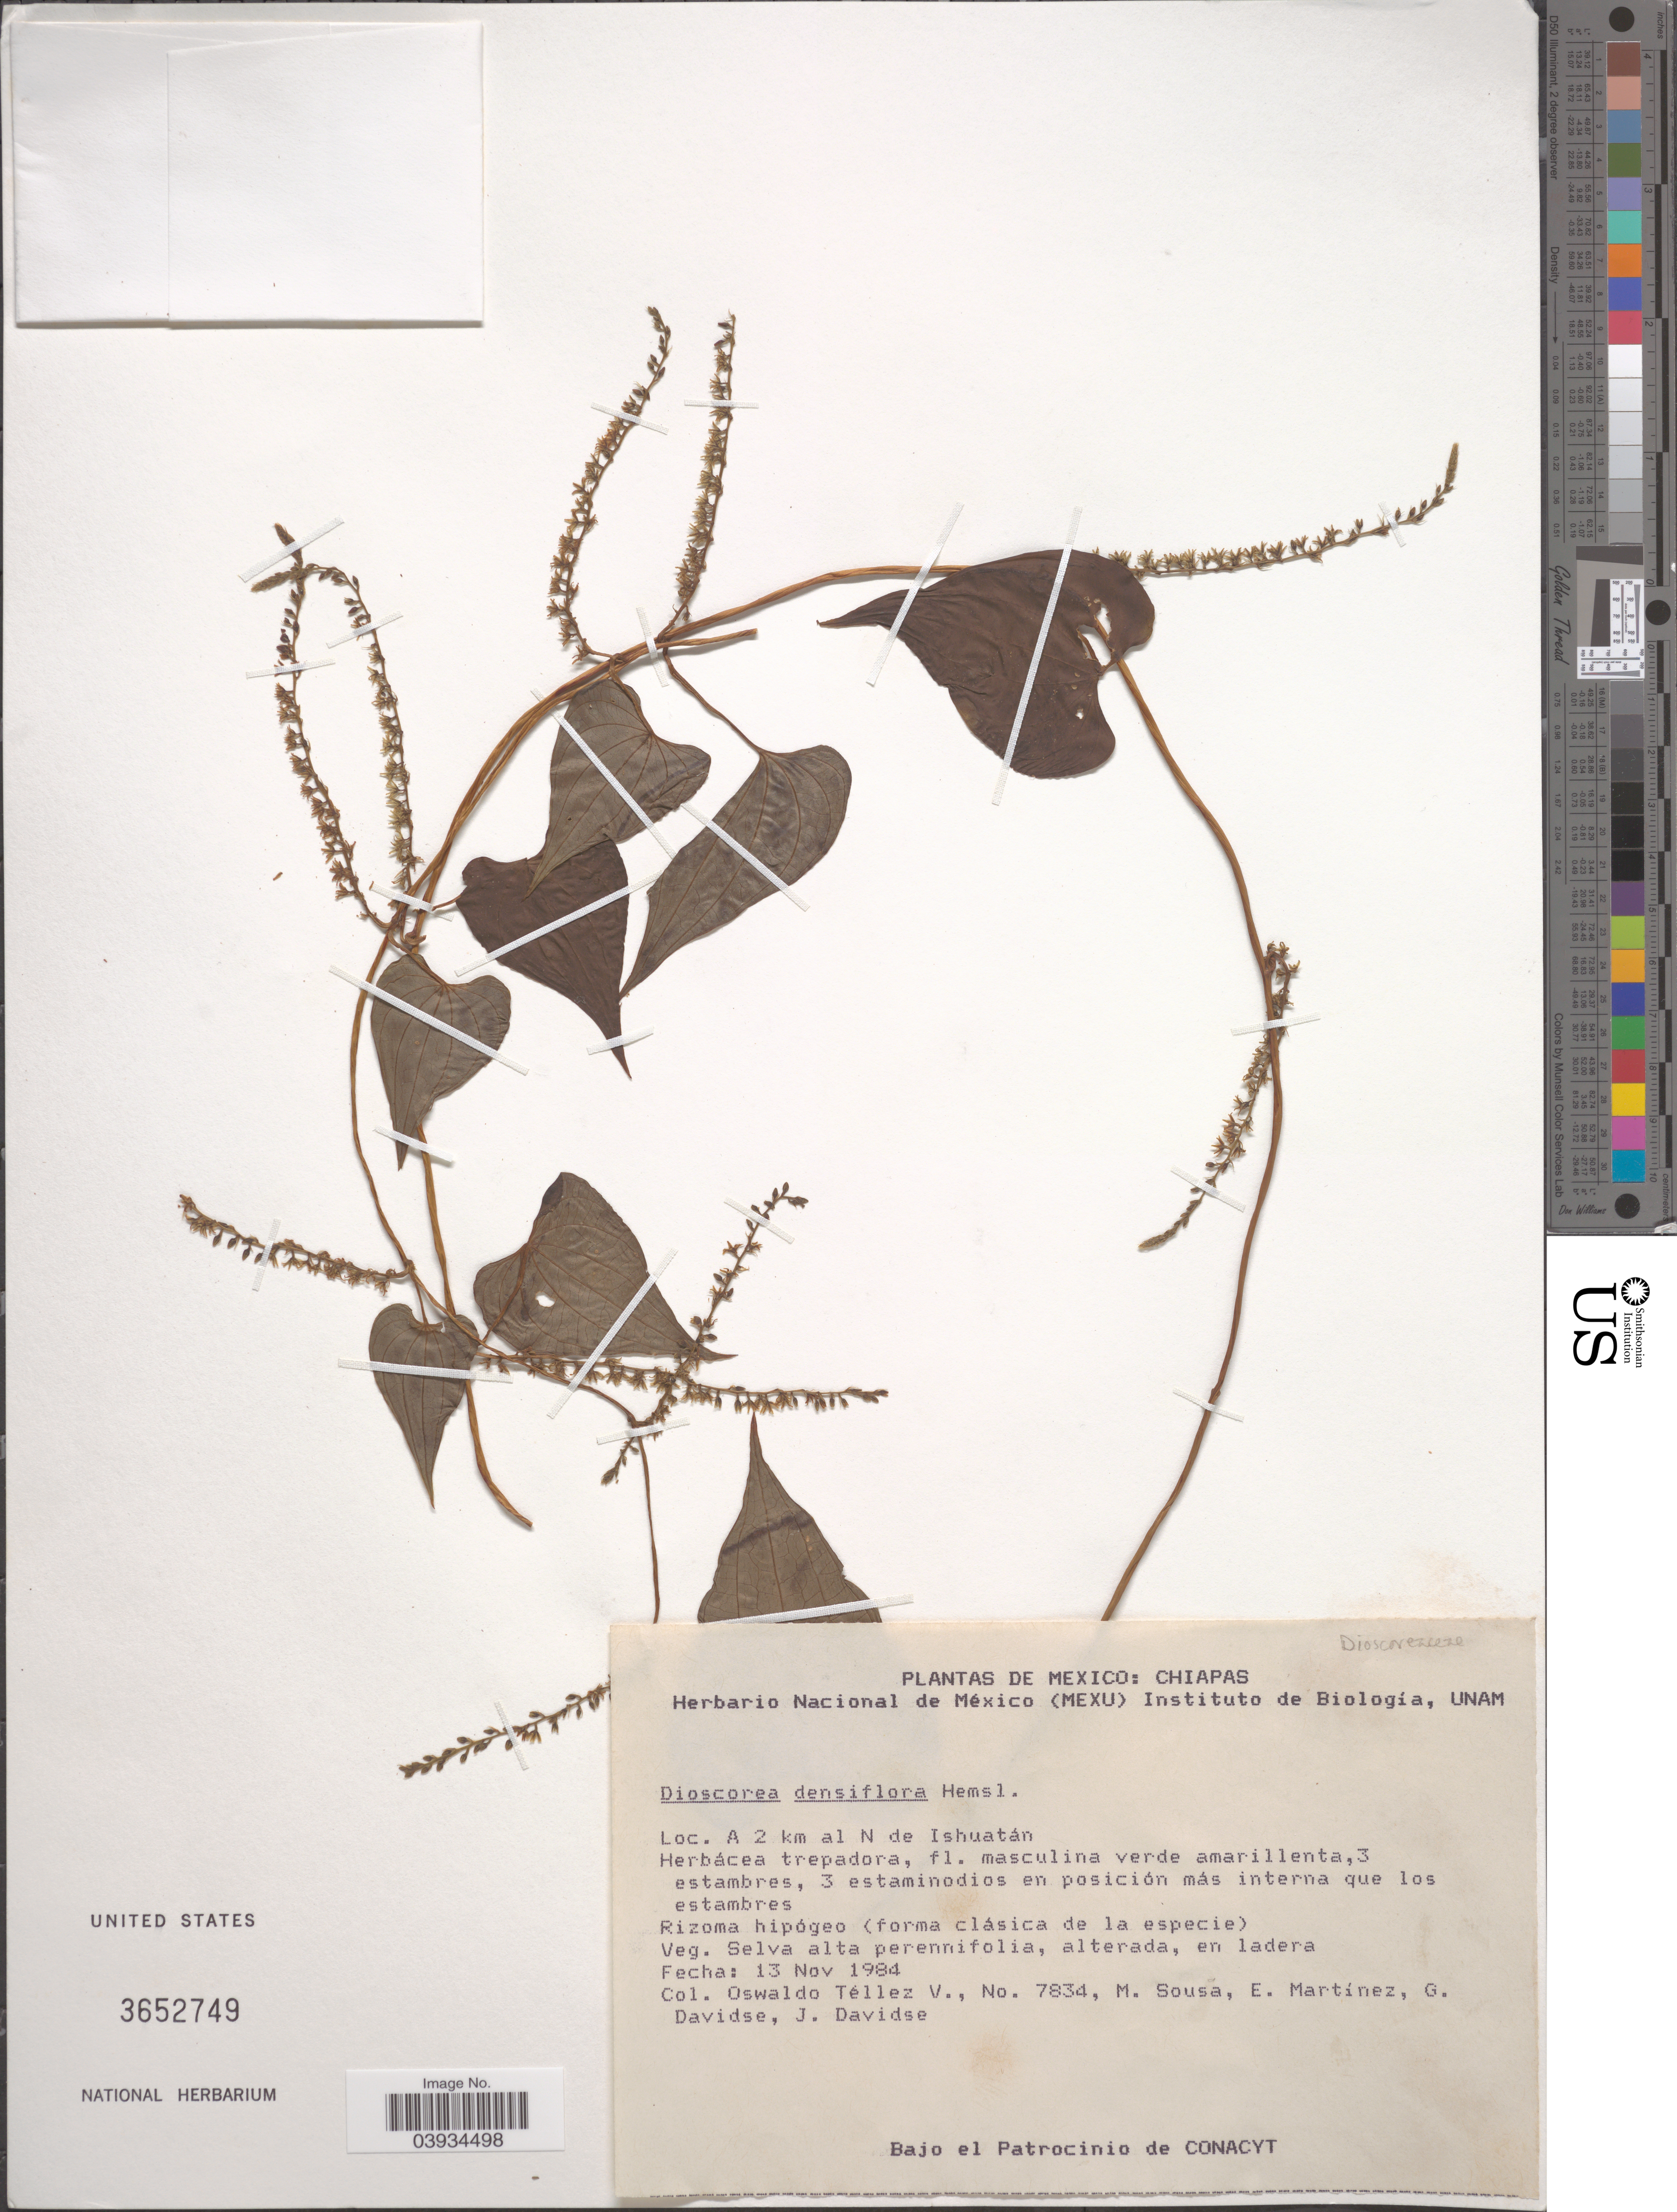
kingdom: Plantae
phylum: Tracheophyta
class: Liliopsida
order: Dioscoreales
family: Dioscoreaceae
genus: Dioscorea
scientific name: Dioscorea densiflora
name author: Hemsl.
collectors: O. Téllez V., M. Sousa, E. Martínez, G. Davidse & J. Davidse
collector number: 7834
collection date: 1984-11-13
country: Mexico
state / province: Chiapas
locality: A 2 km al N de Ishuatán.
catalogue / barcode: US 3652749